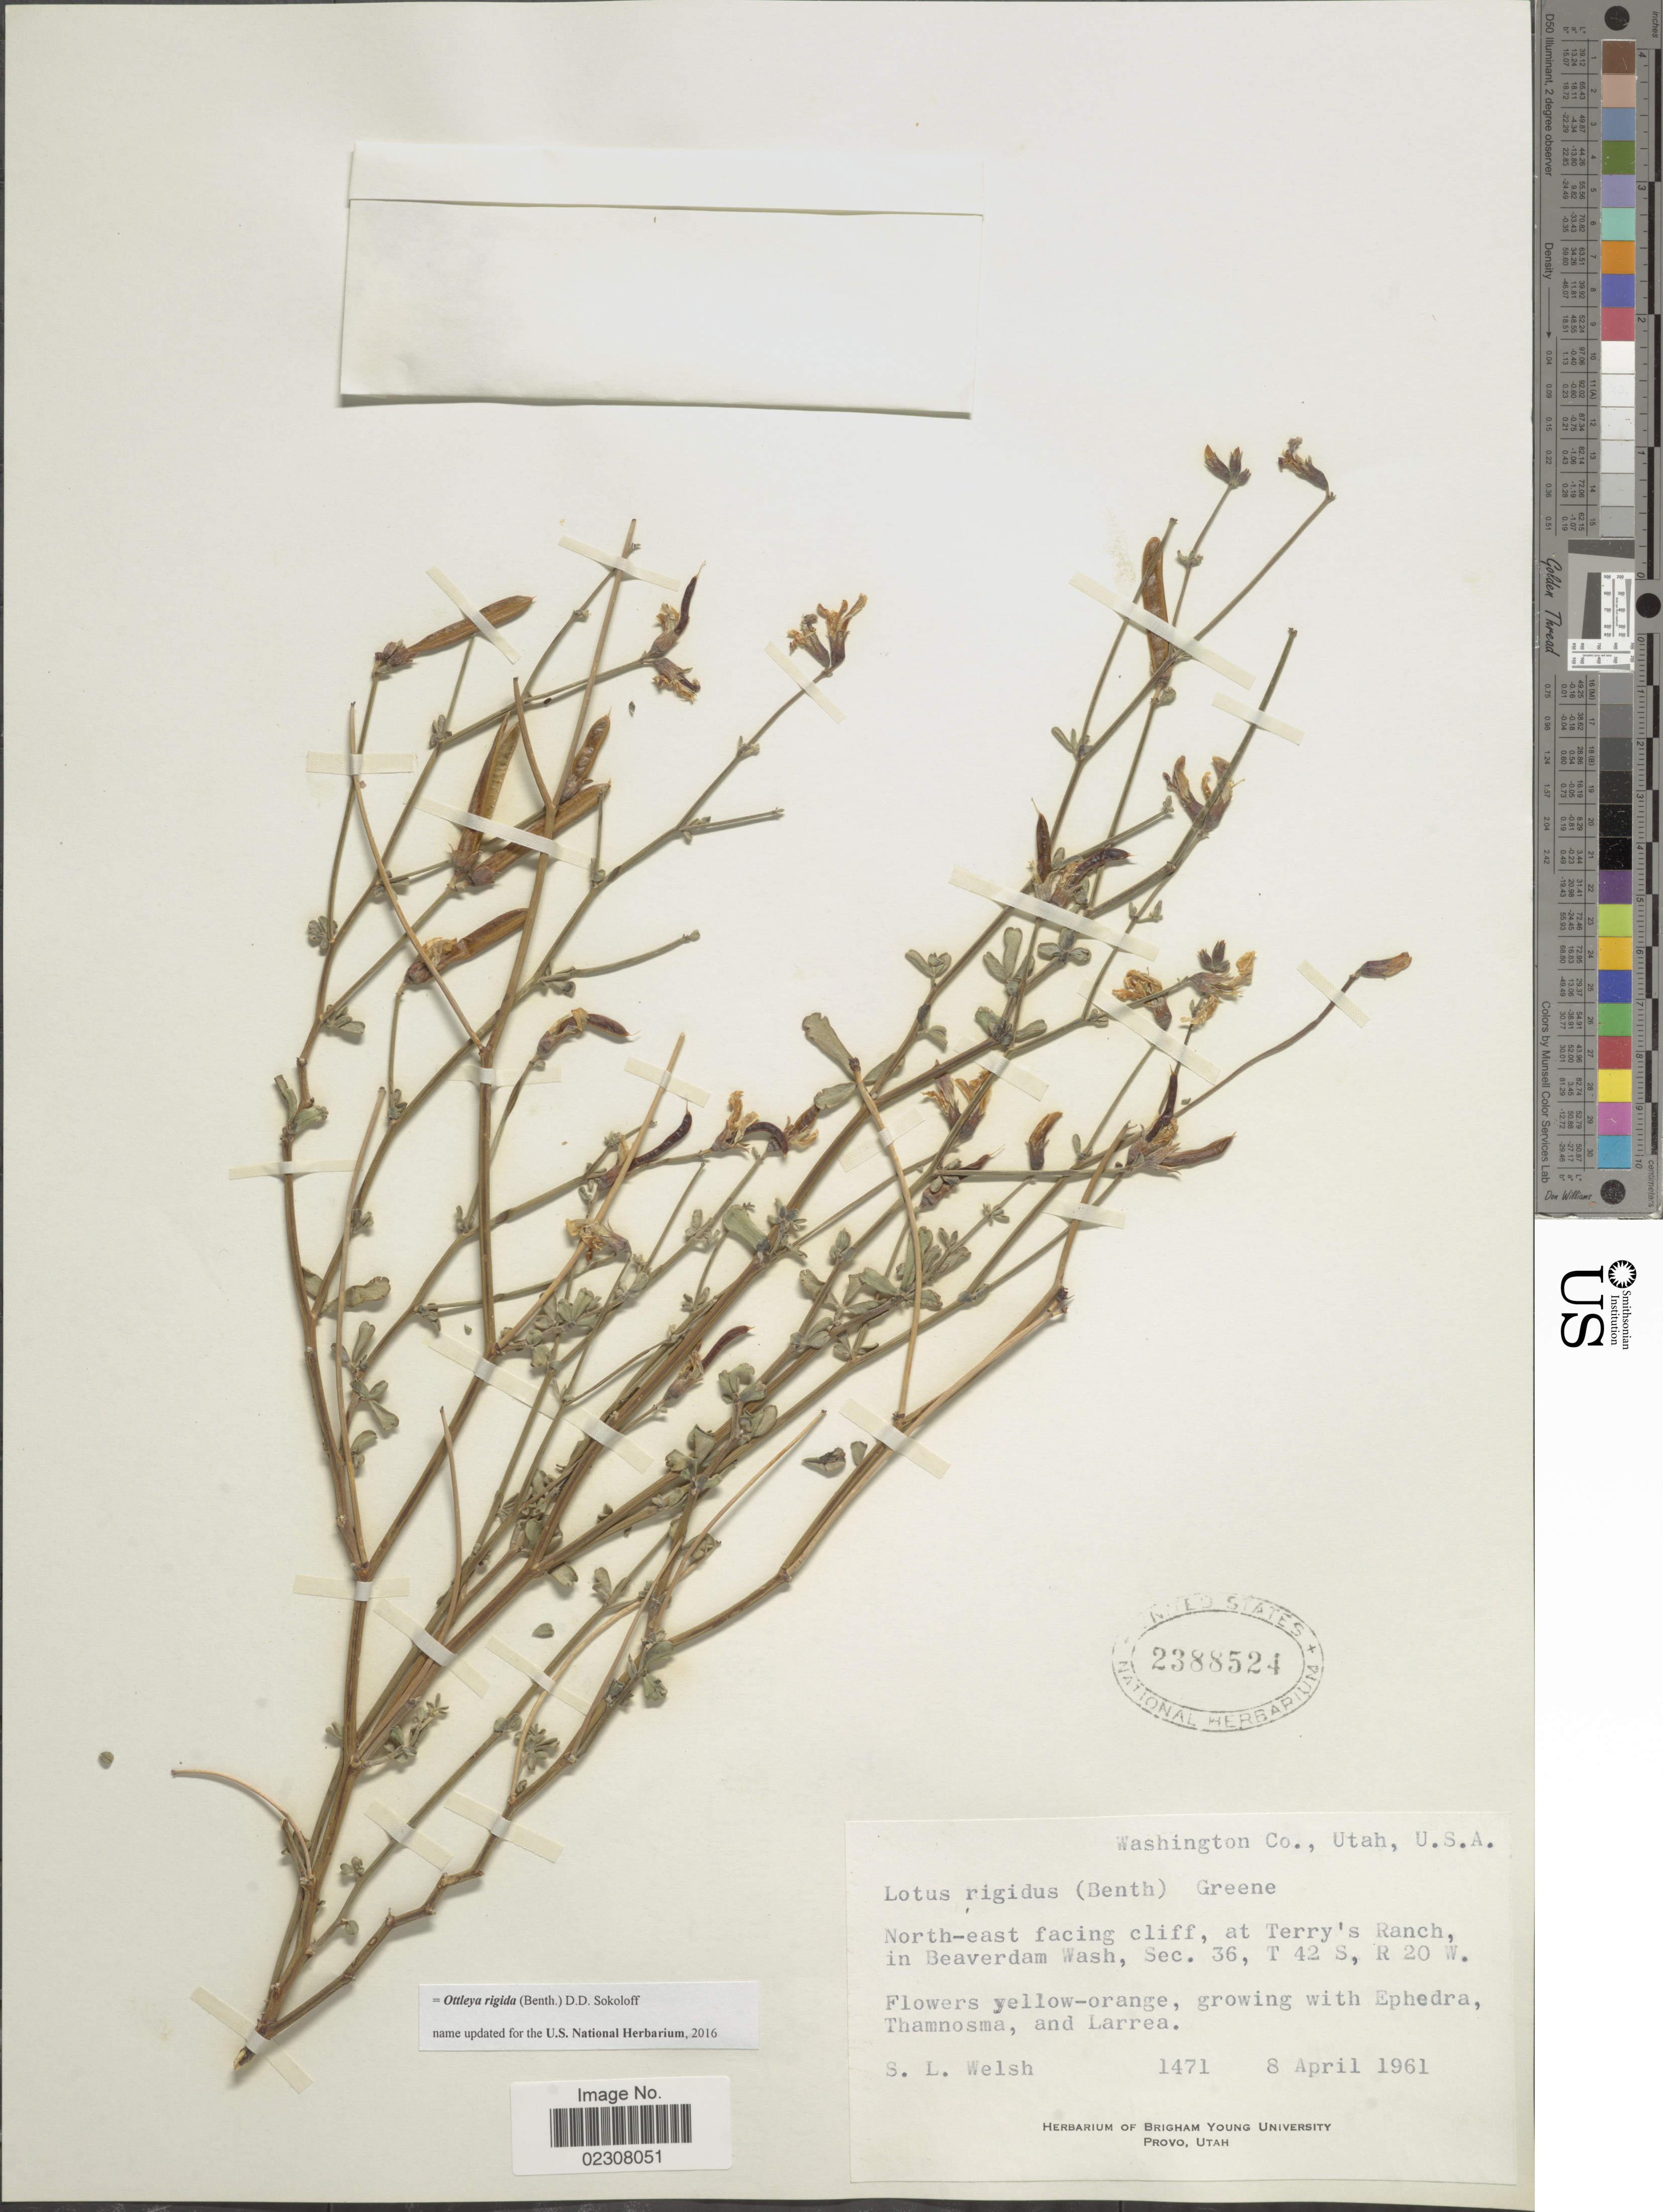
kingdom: Plantae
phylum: Tracheophyta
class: Magnoliopsida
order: Fabales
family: Fabaceae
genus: Ottleya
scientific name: Ottleya rigida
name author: (Benth.) D.D. Sokoloff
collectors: S. Welsh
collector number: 1471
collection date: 1961-04-08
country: United States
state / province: Utah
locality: Washington Co, North-east facing cliff, at Terry's Ranch, in Beaverdam Wash, Sec. 36, T 42 S, R 20 W.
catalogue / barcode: US 2388524